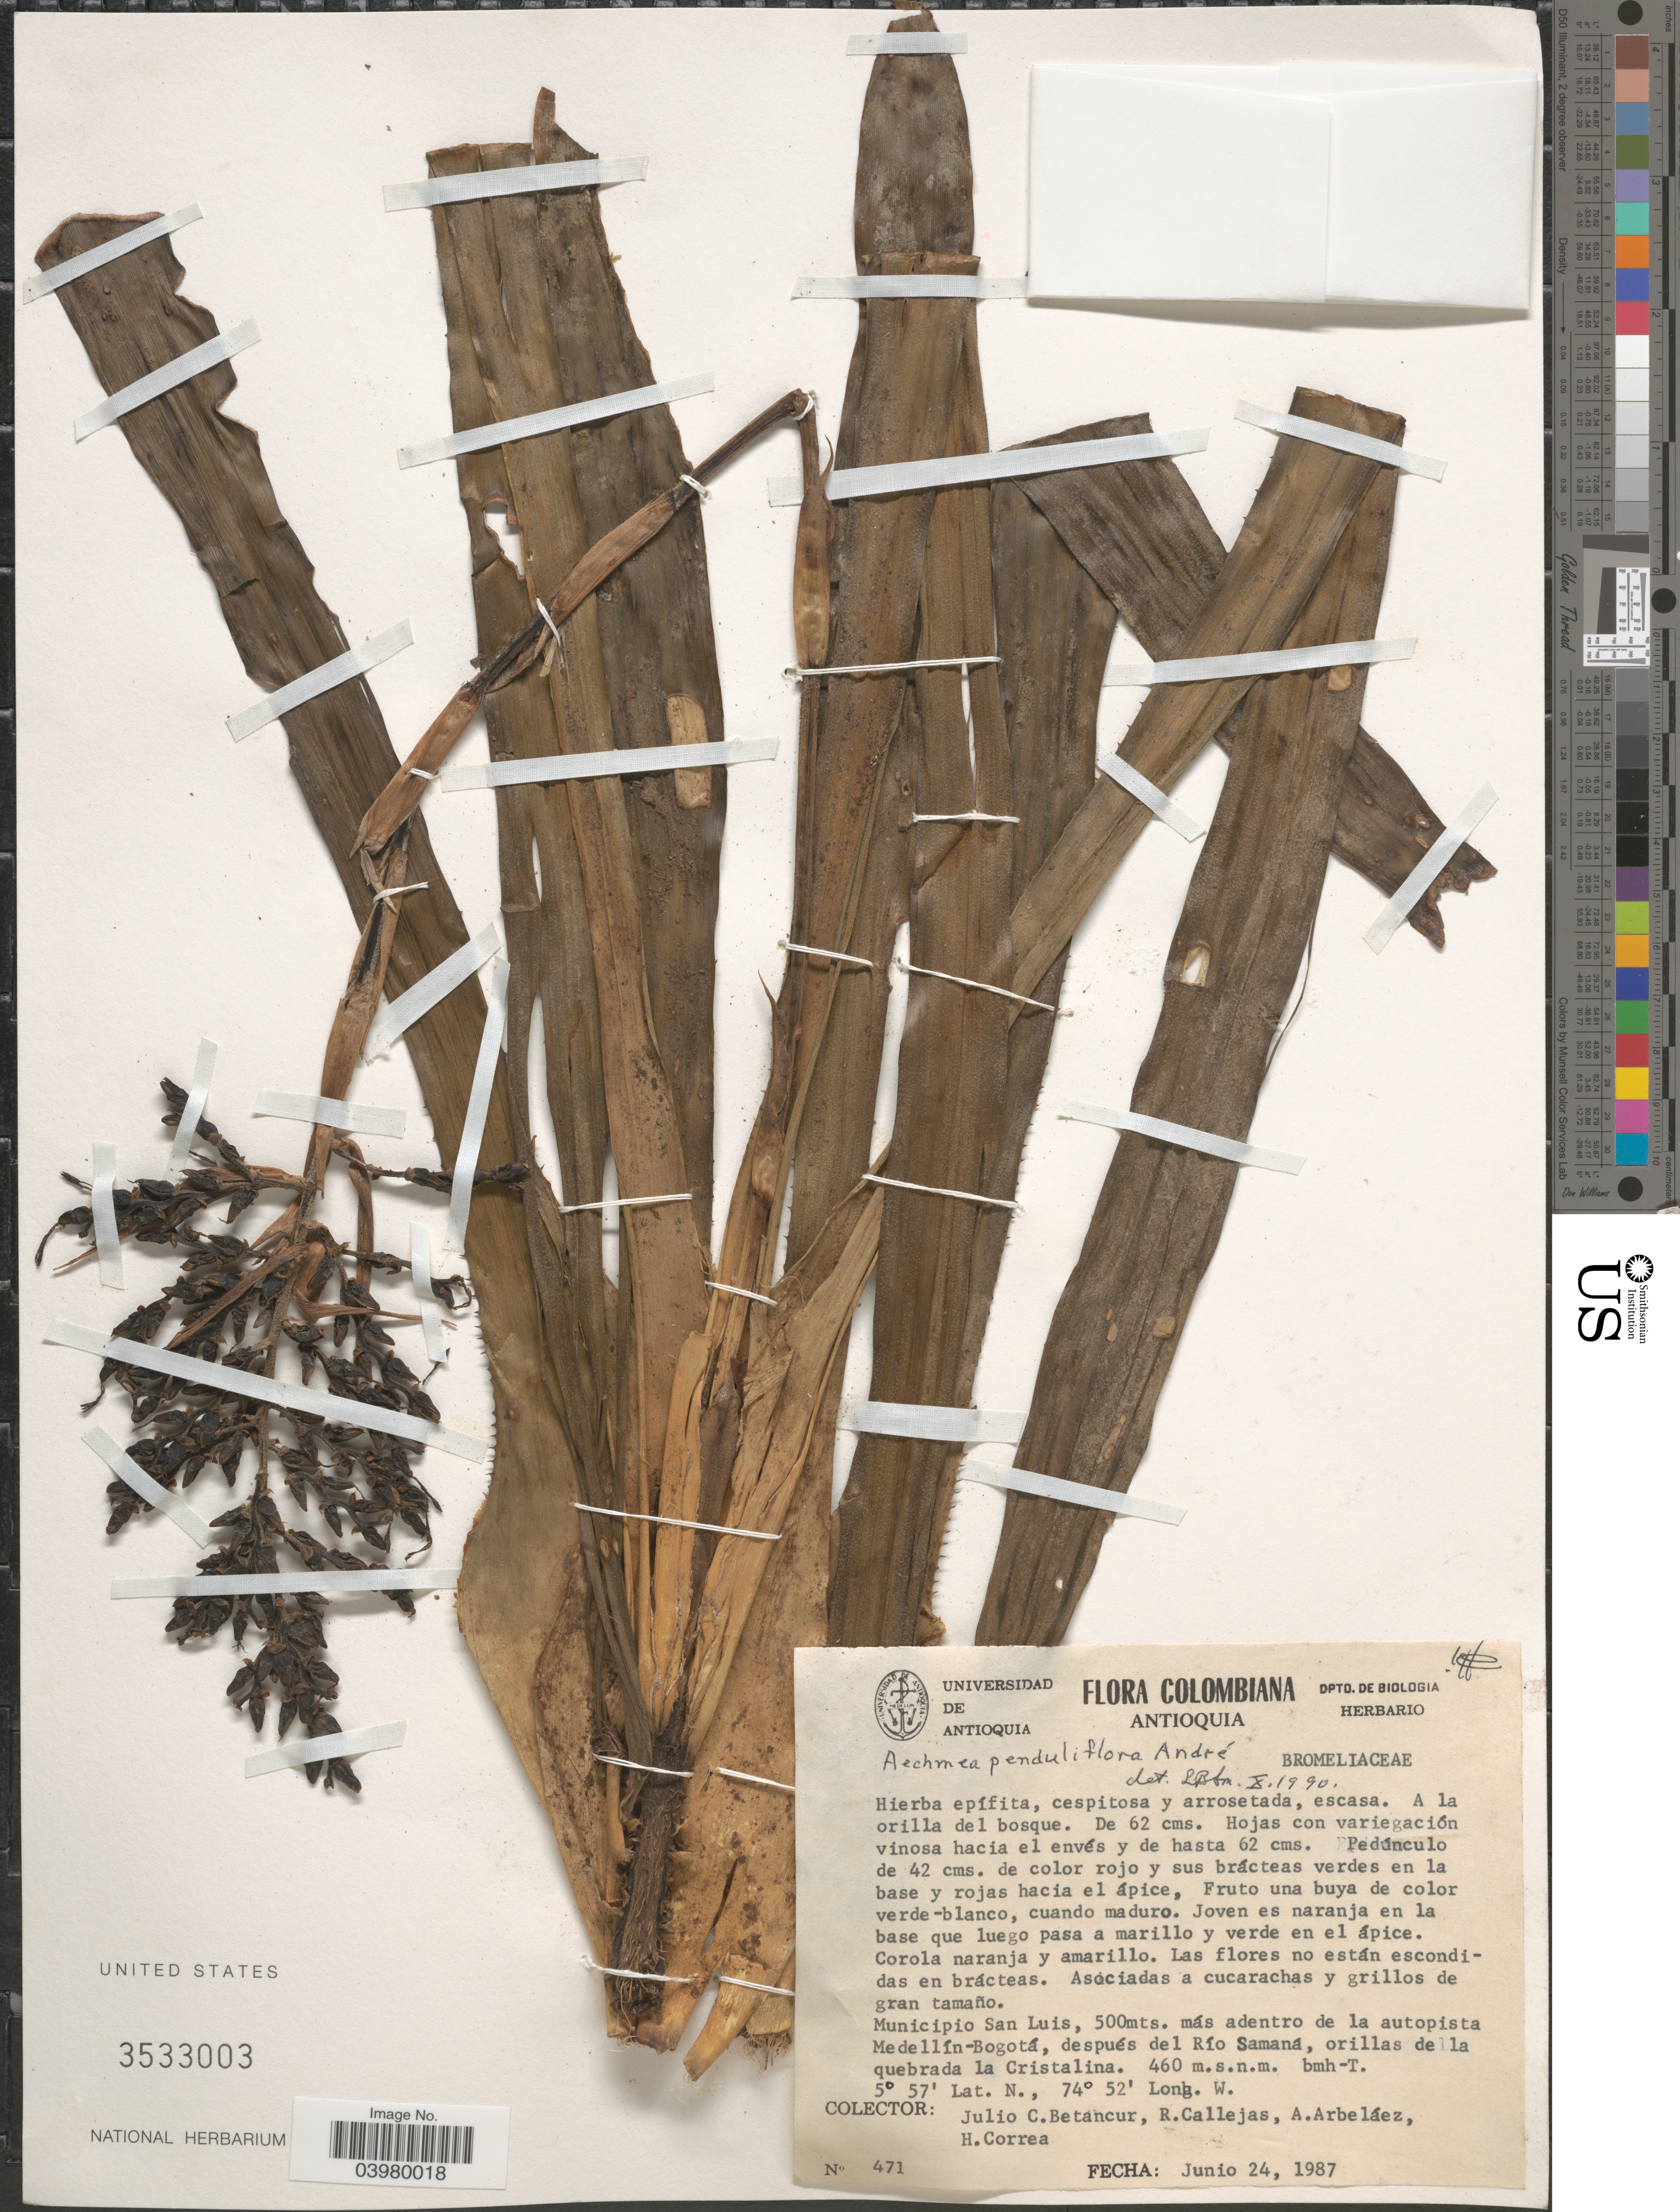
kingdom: Plantae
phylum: Tracheophyta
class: Liliopsida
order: Poales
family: Bromeliaceae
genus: Aechmea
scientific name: Aechmea penduliflora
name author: André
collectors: J. C. Betancur, R. Callejas, A. Arbelaez & H. Correa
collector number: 471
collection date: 1987-06-24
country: Colombia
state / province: Antioquia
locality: Municipio San Luis, más adentro de la autopista Medellín-Bogotá, después del Río Samaná, orillas de la quebrada la Cristalina.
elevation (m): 460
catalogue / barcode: US 3533003